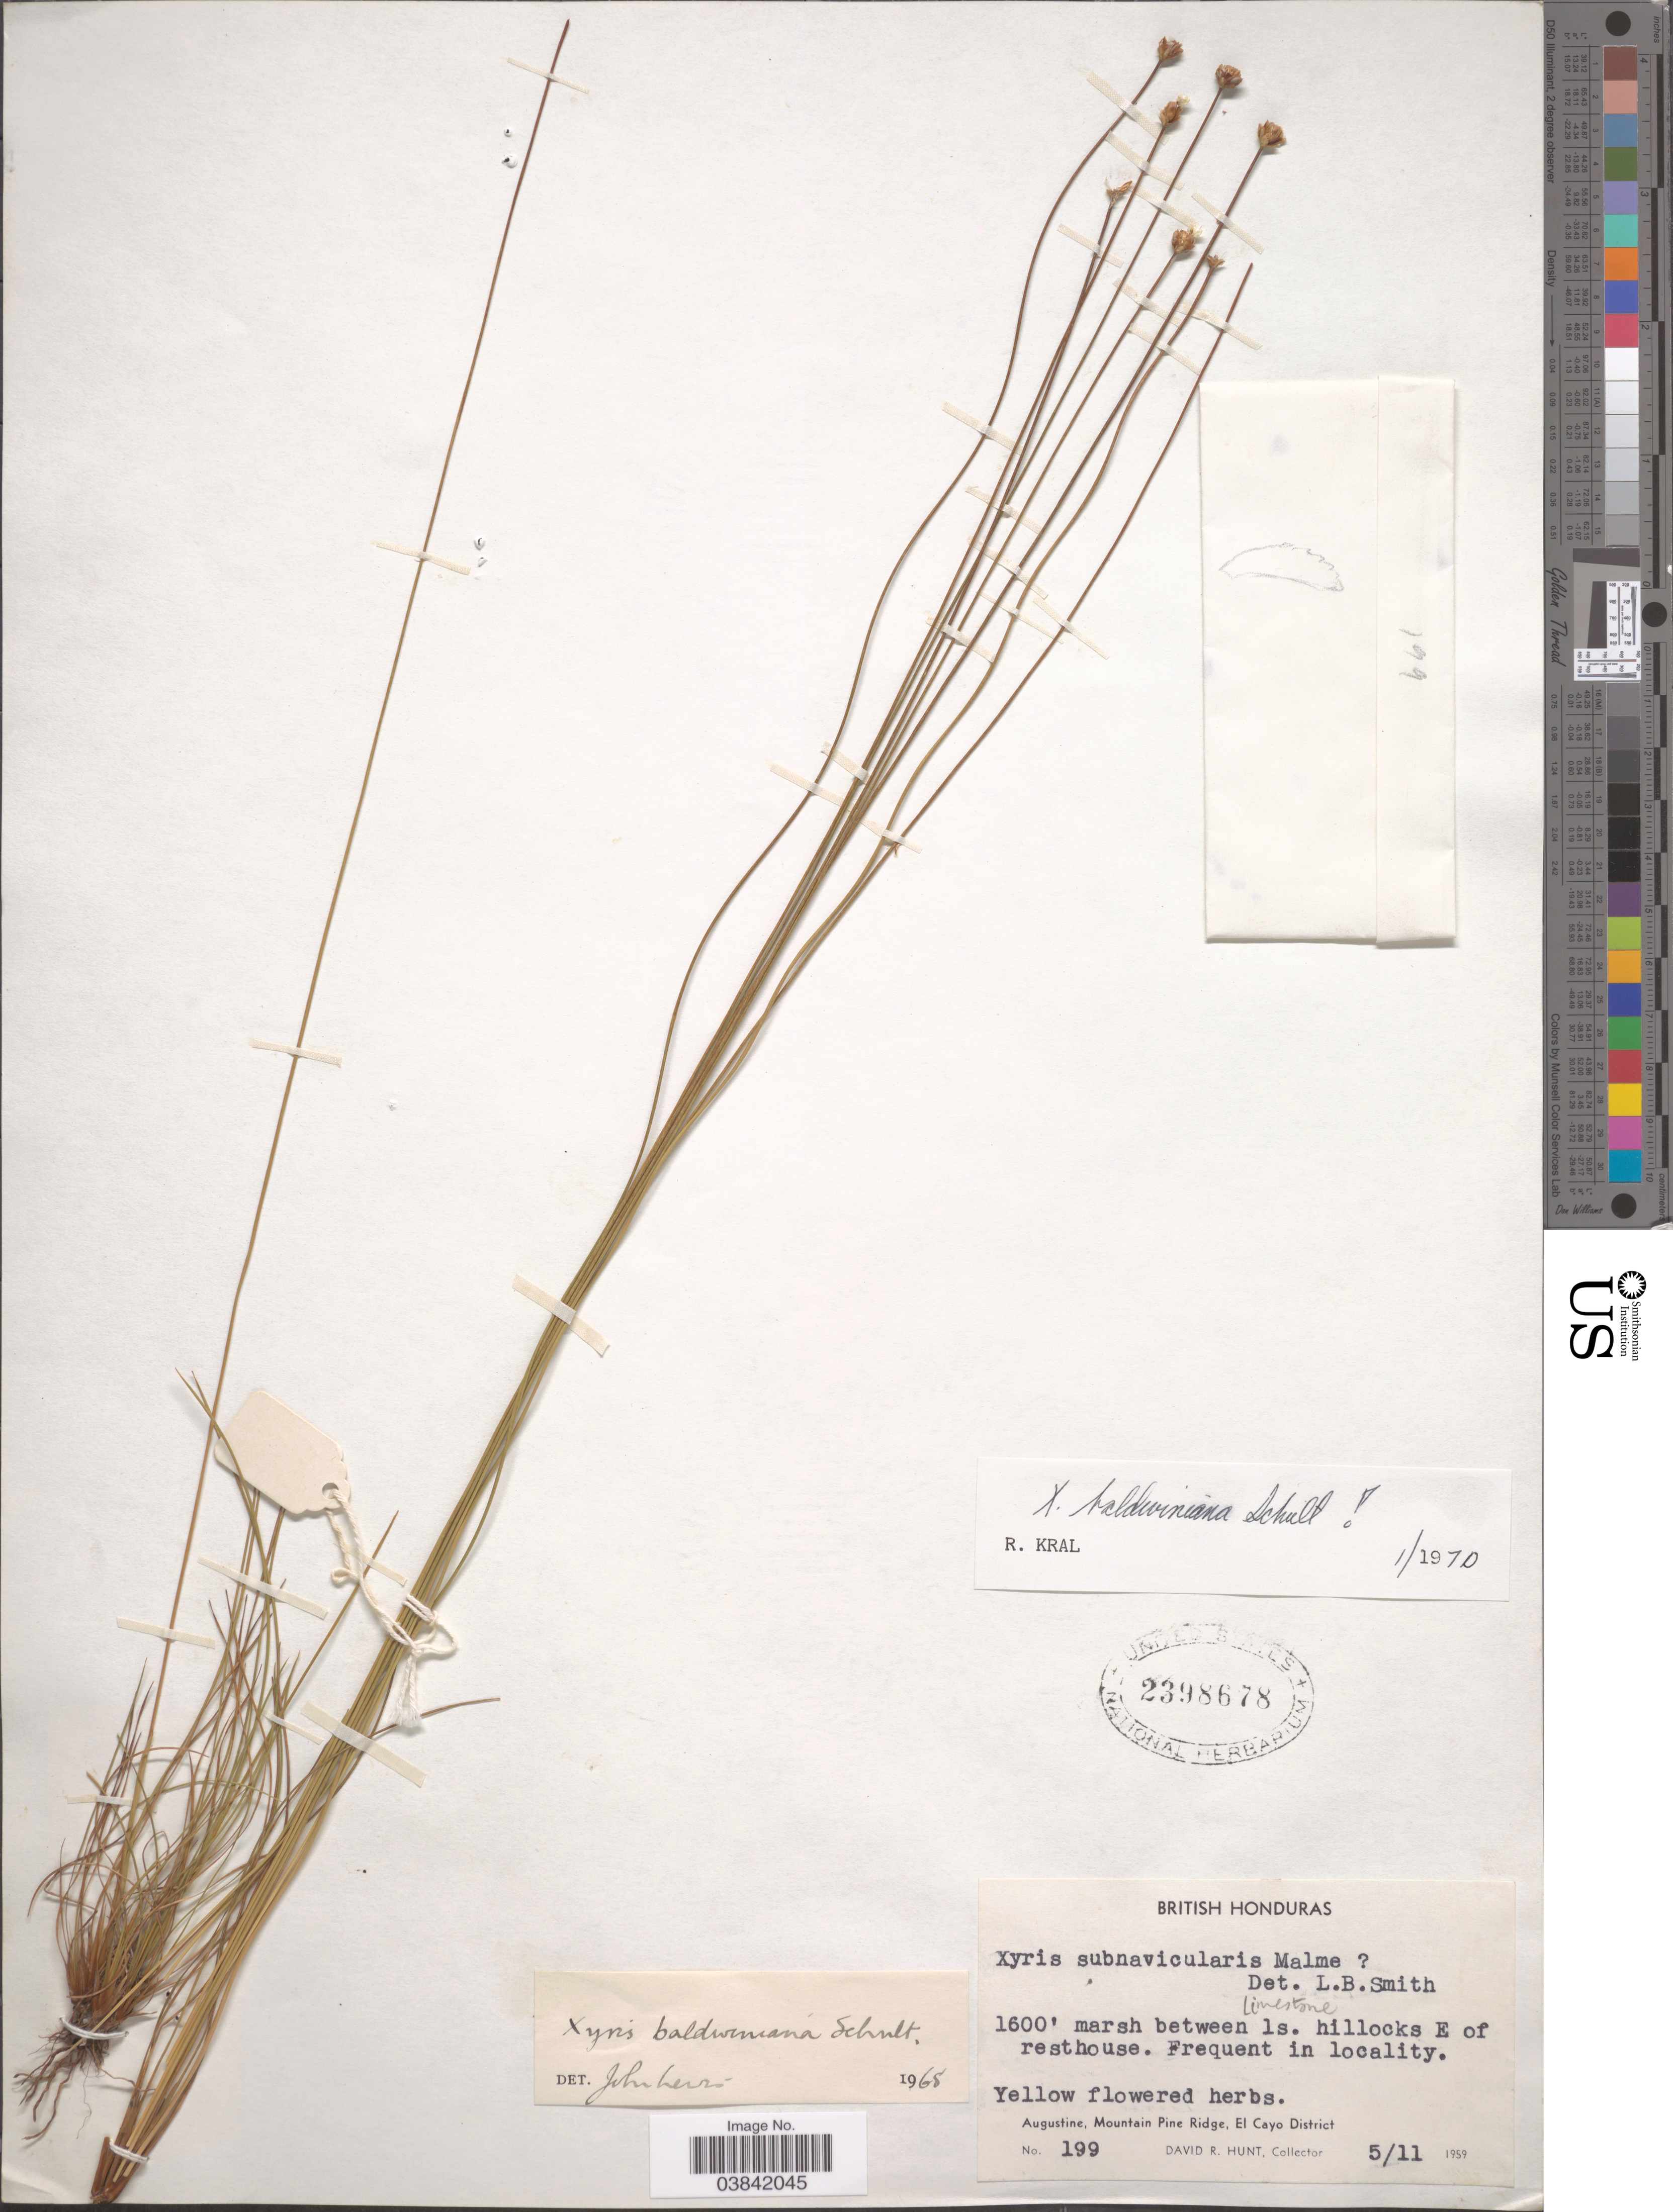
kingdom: Plantae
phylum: Tracheophyta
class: Liliopsida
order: Poales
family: Xyridaceae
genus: Xyris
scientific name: Xyris baldwiniana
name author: Schult.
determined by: Naczi, R. F. C.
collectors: D. R. Hunt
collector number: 199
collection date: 1959-11-05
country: Belize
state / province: Cayo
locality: British Honduras. Marsh between Is. hillocks E of resthouse. Augustine, Mountain Pine Ridge, El Cayo District.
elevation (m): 488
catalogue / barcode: US 2398678